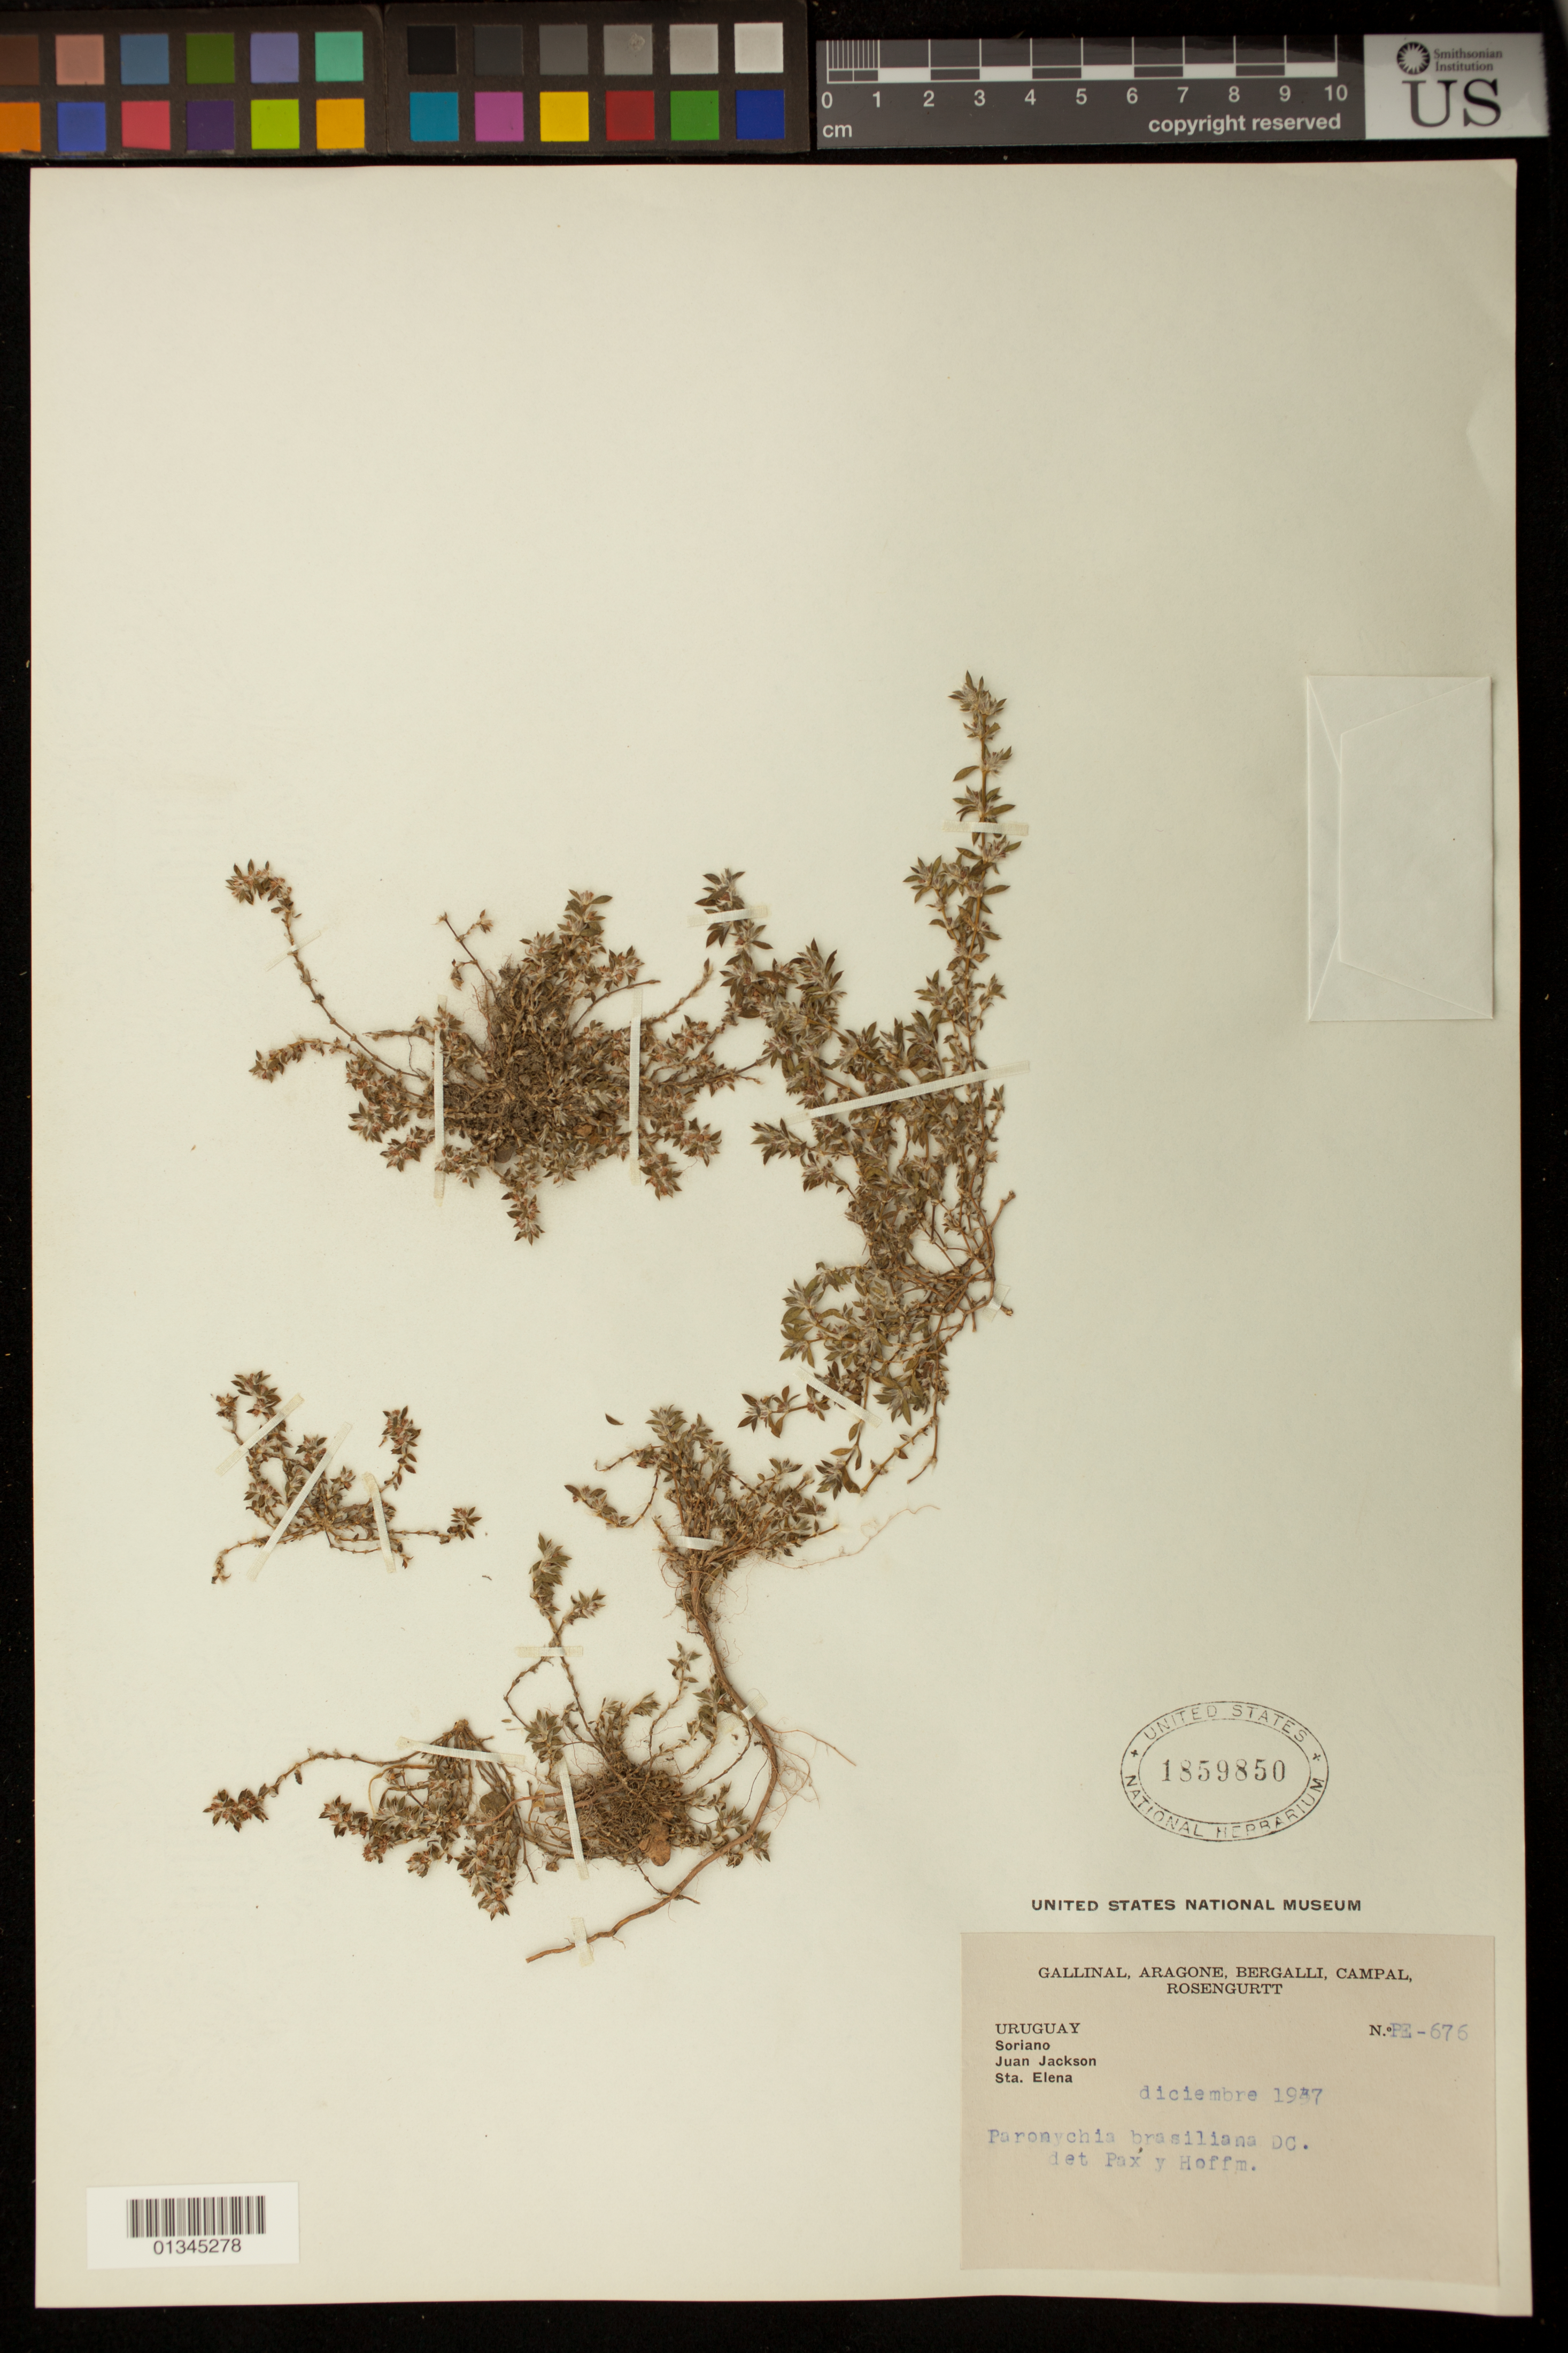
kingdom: Plantae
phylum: Tracheophyta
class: Magnoliopsida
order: Caryophyllales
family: Caryophyllaceae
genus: Paronychia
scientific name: Paronychia camphorosmoides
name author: Cambess.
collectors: -. Gallinal, -- Aragone, -- Bergalli, -- Campal & -- Rosengurtt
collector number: PE-676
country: Uruguay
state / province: Soriano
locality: Juan Jackson, Santa Elena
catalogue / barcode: US 1859850